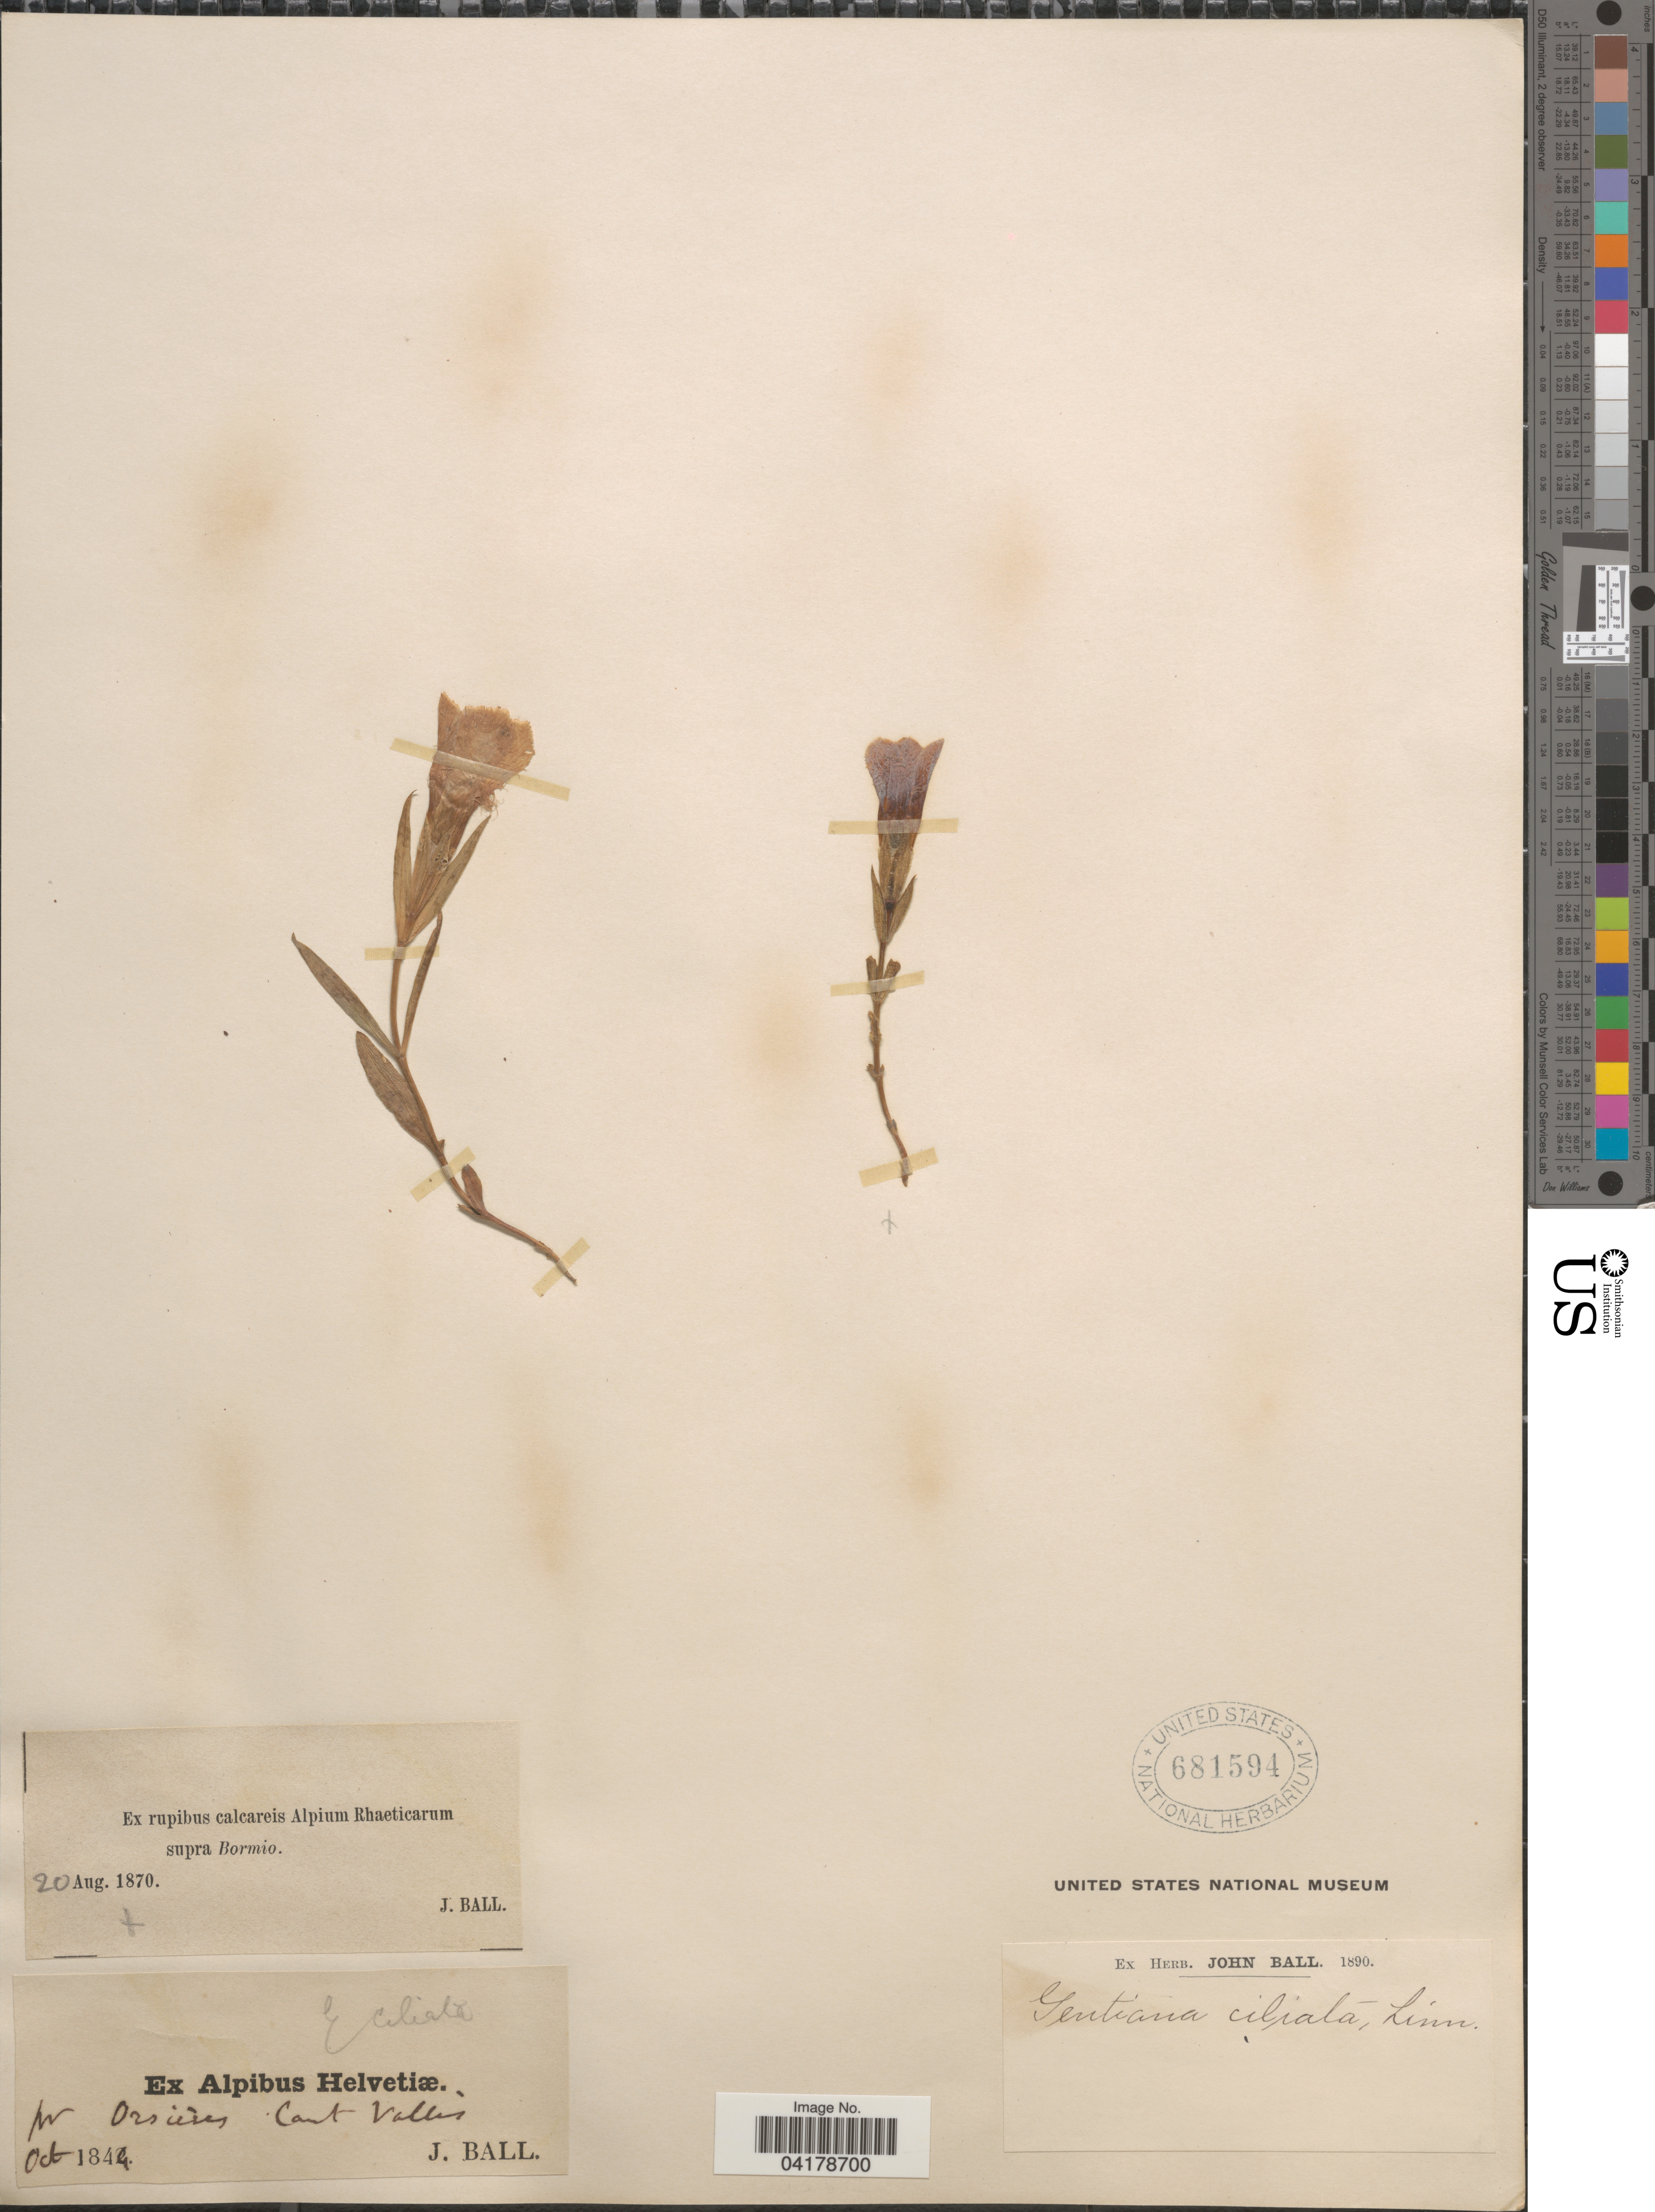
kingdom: Plantae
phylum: Tracheophyta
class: Magnoliopsida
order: Gentianales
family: Gentianaceae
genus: Gentiana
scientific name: Gentiana ciliata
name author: L.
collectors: J. Ball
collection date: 1844-10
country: Switzerland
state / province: Valais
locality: Ex Alpibus Helvetiæ. Orsières. Cant Valais.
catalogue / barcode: US 681594-2